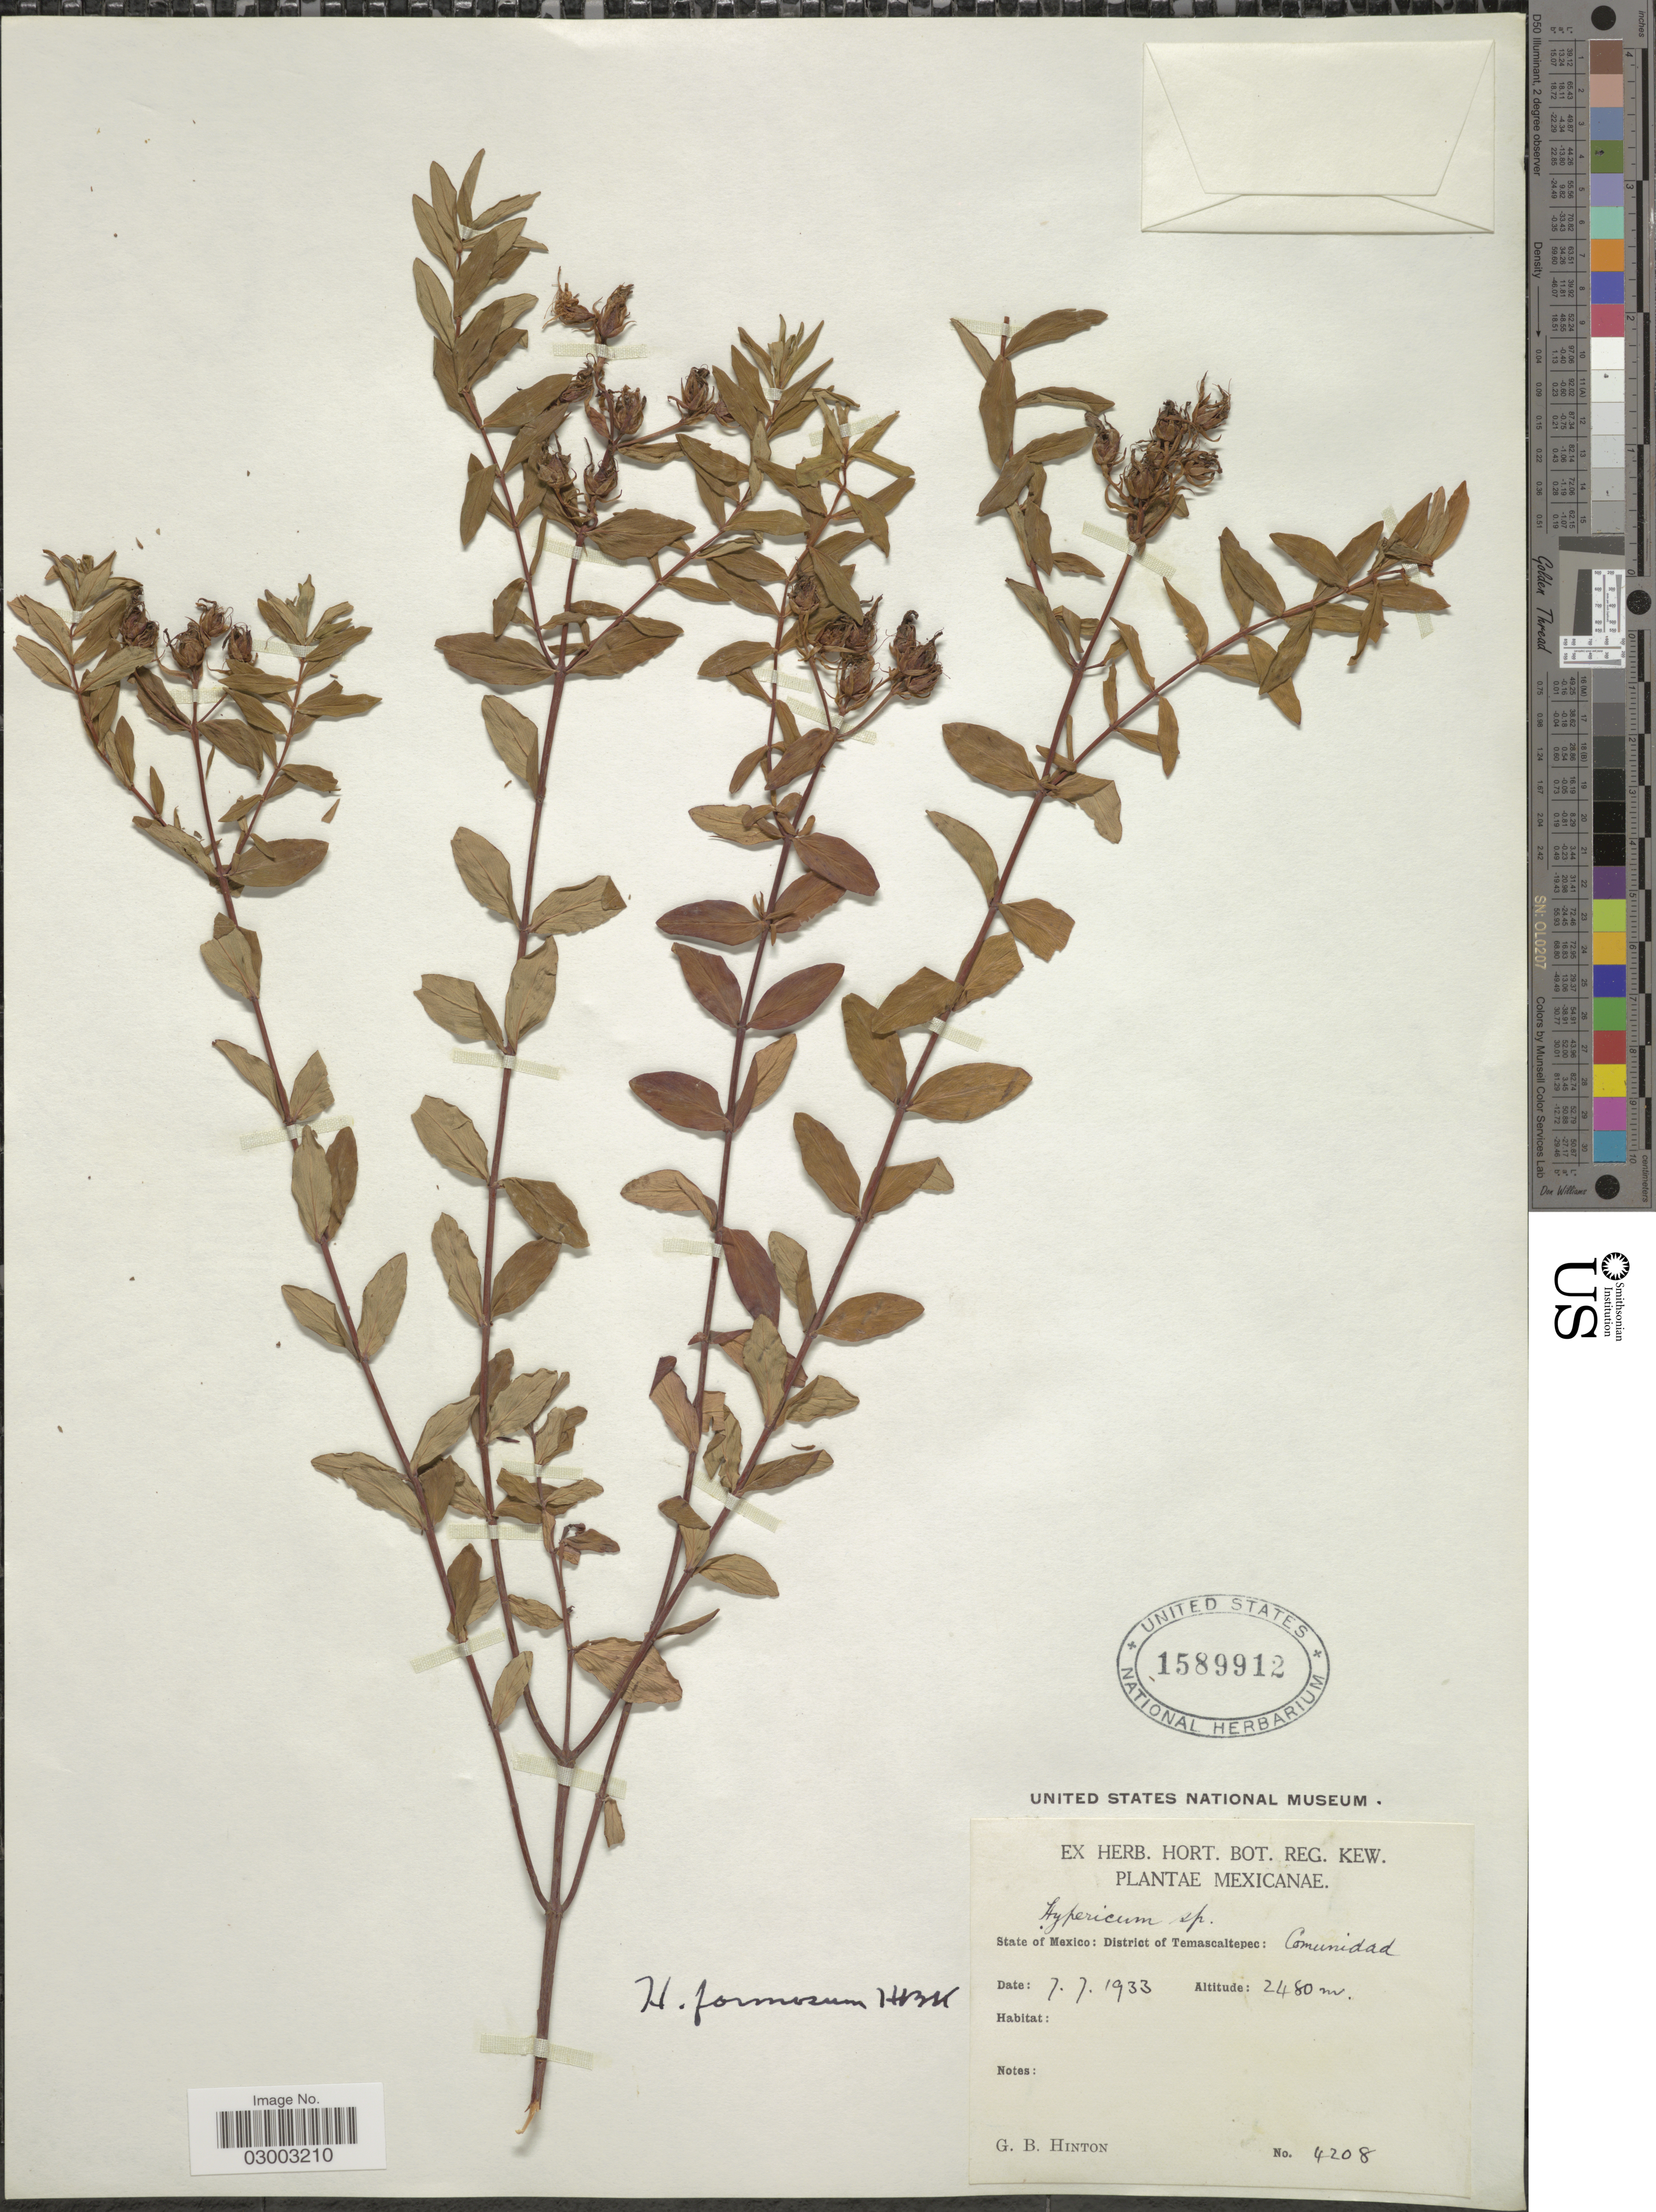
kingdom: Plantae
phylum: Tracheophyta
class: Magnoliopsida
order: Malpighiales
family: Hypericaceae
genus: Hypericum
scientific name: Hypericum oaxacanum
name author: R. Keller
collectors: G. B. Hinton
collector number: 4208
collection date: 1933-07-07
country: Mexico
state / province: México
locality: District of Temascaltepec, Comunidad.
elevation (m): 2480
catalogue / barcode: US 1589912